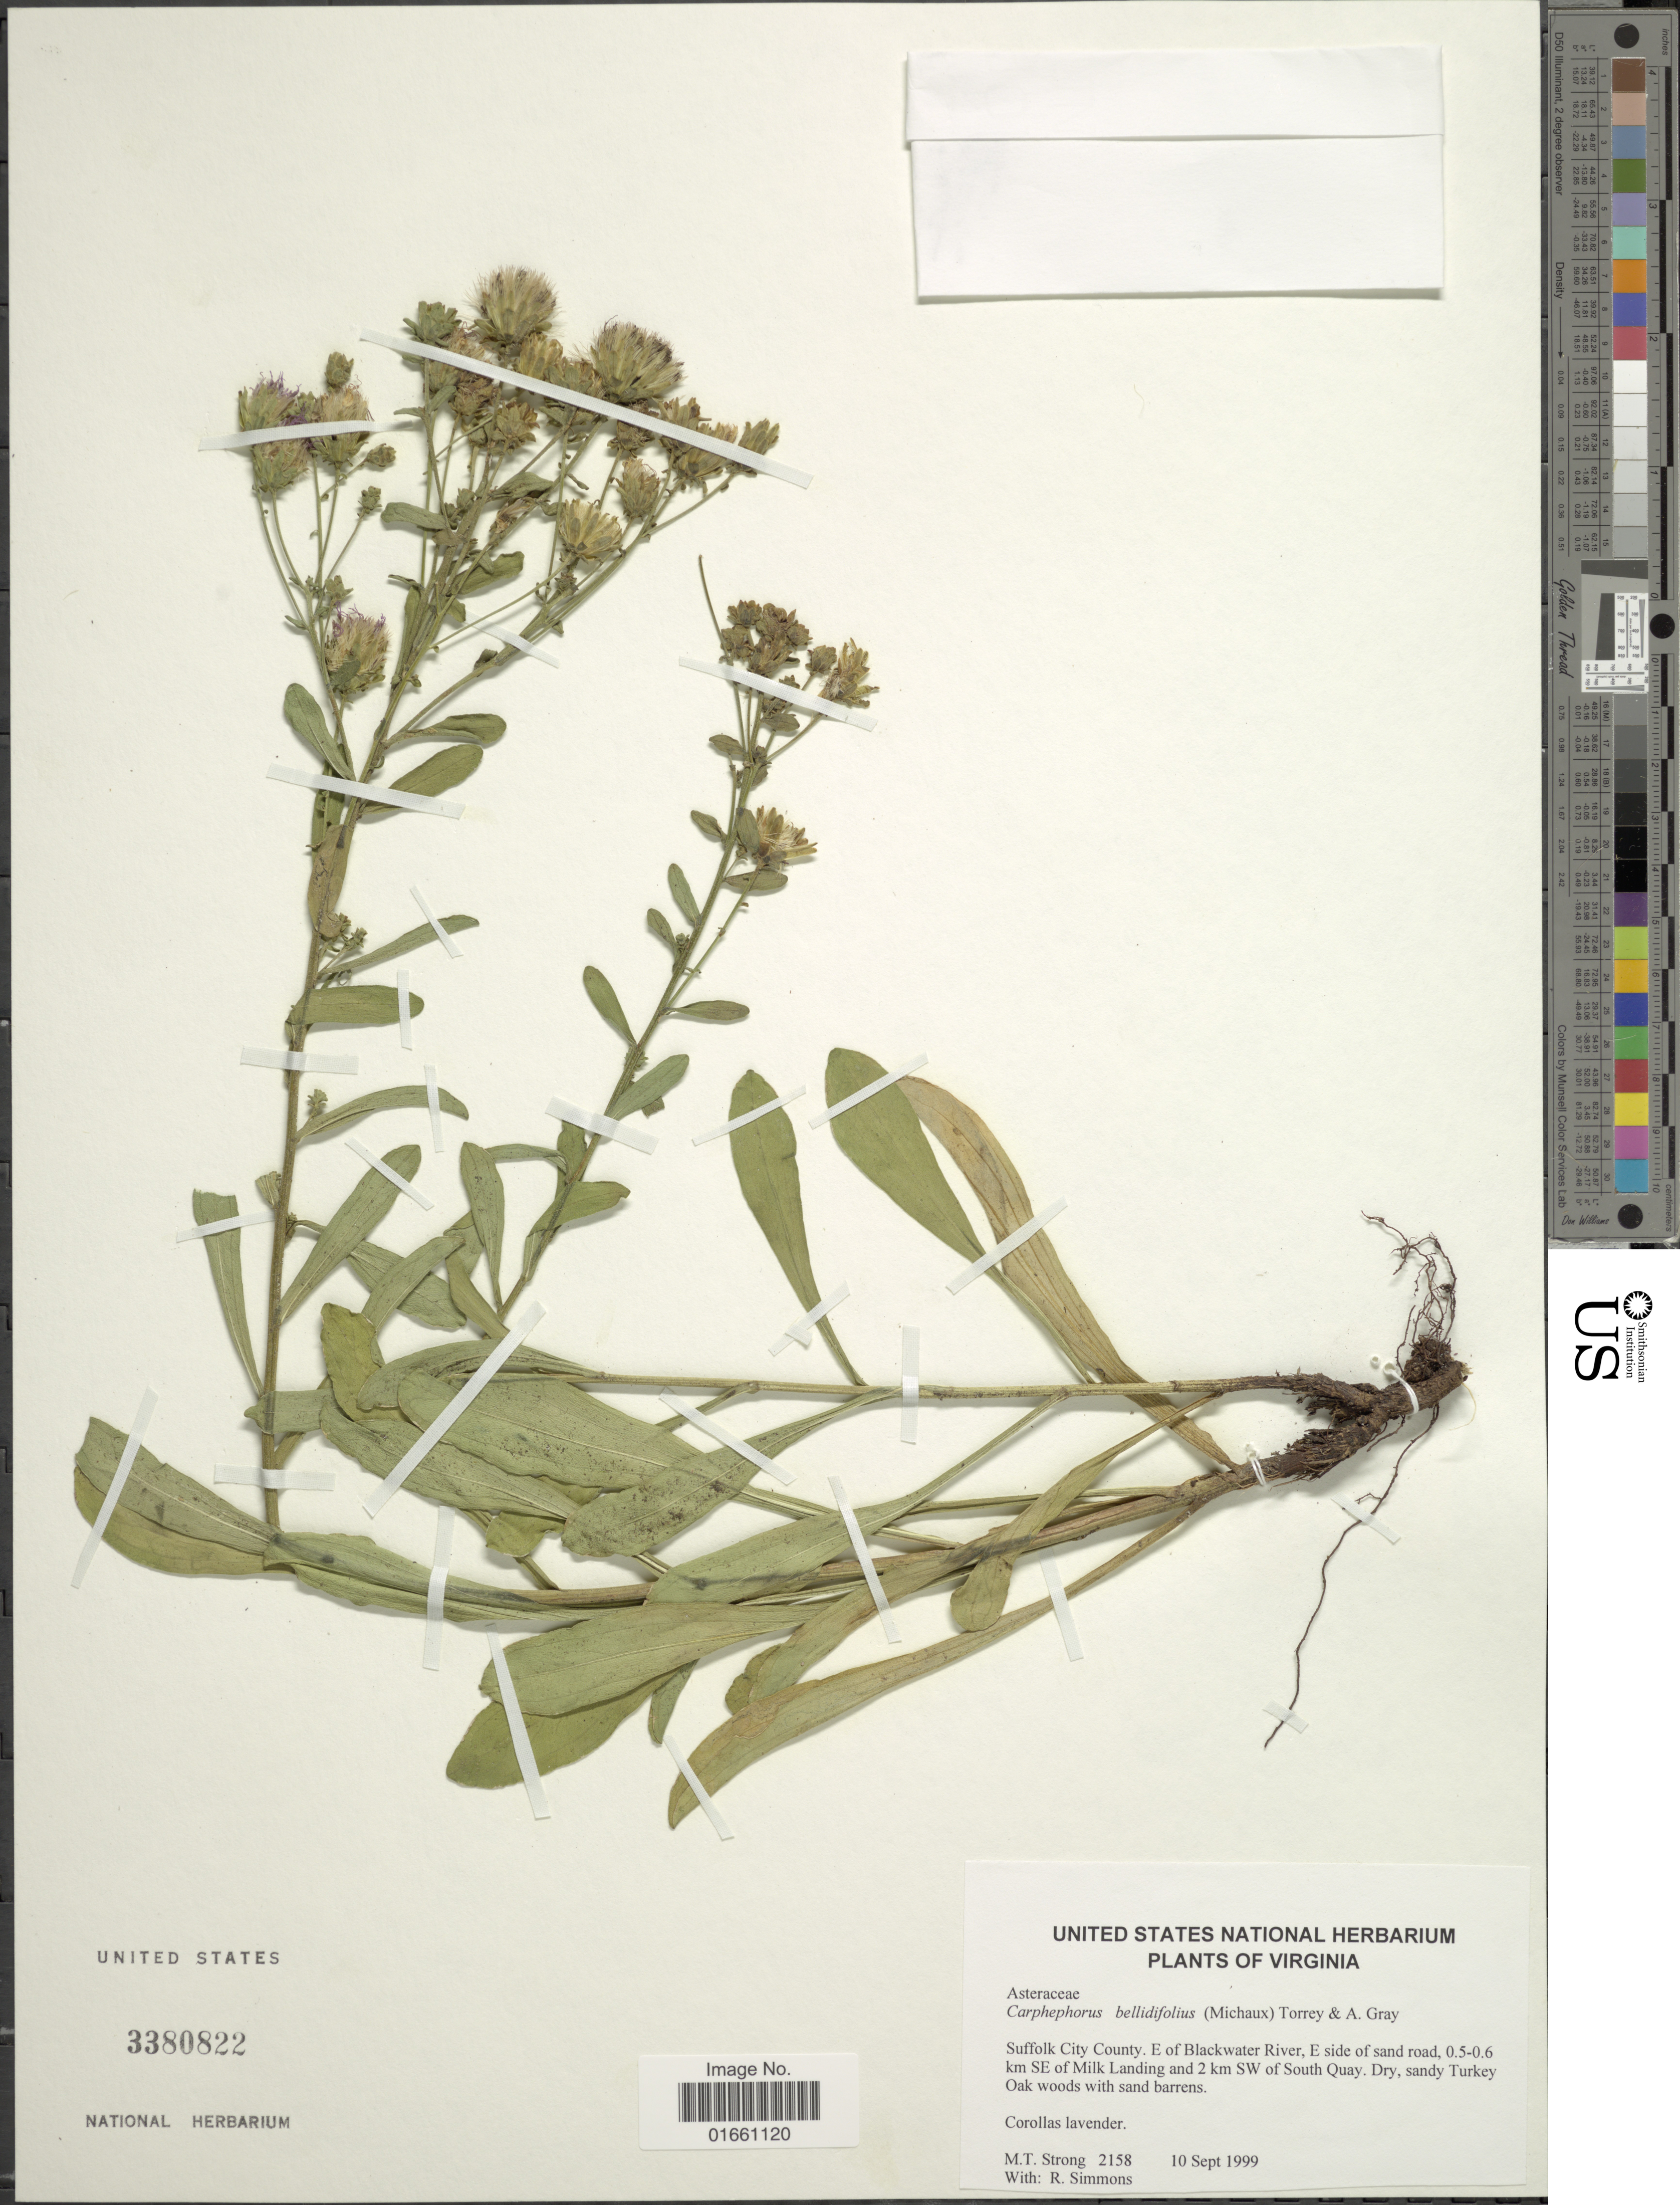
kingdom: Plantae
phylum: Tracheophyta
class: Magnoliopsida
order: Asterales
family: Asteraceae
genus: Carphephorus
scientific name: Carphephorus bellidifolius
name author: (Michx.) Torr. & A. Gray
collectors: M. T. Strong & R. Simmons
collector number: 2158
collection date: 1999-09-10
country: United States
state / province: Virginia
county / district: City of Suffolk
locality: Suffolk City County, E of Blackwater River, E side of sand road, 0.5-0.6 km SE of Milk Landing and 2 km SW of South Quay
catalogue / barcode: US 3380822